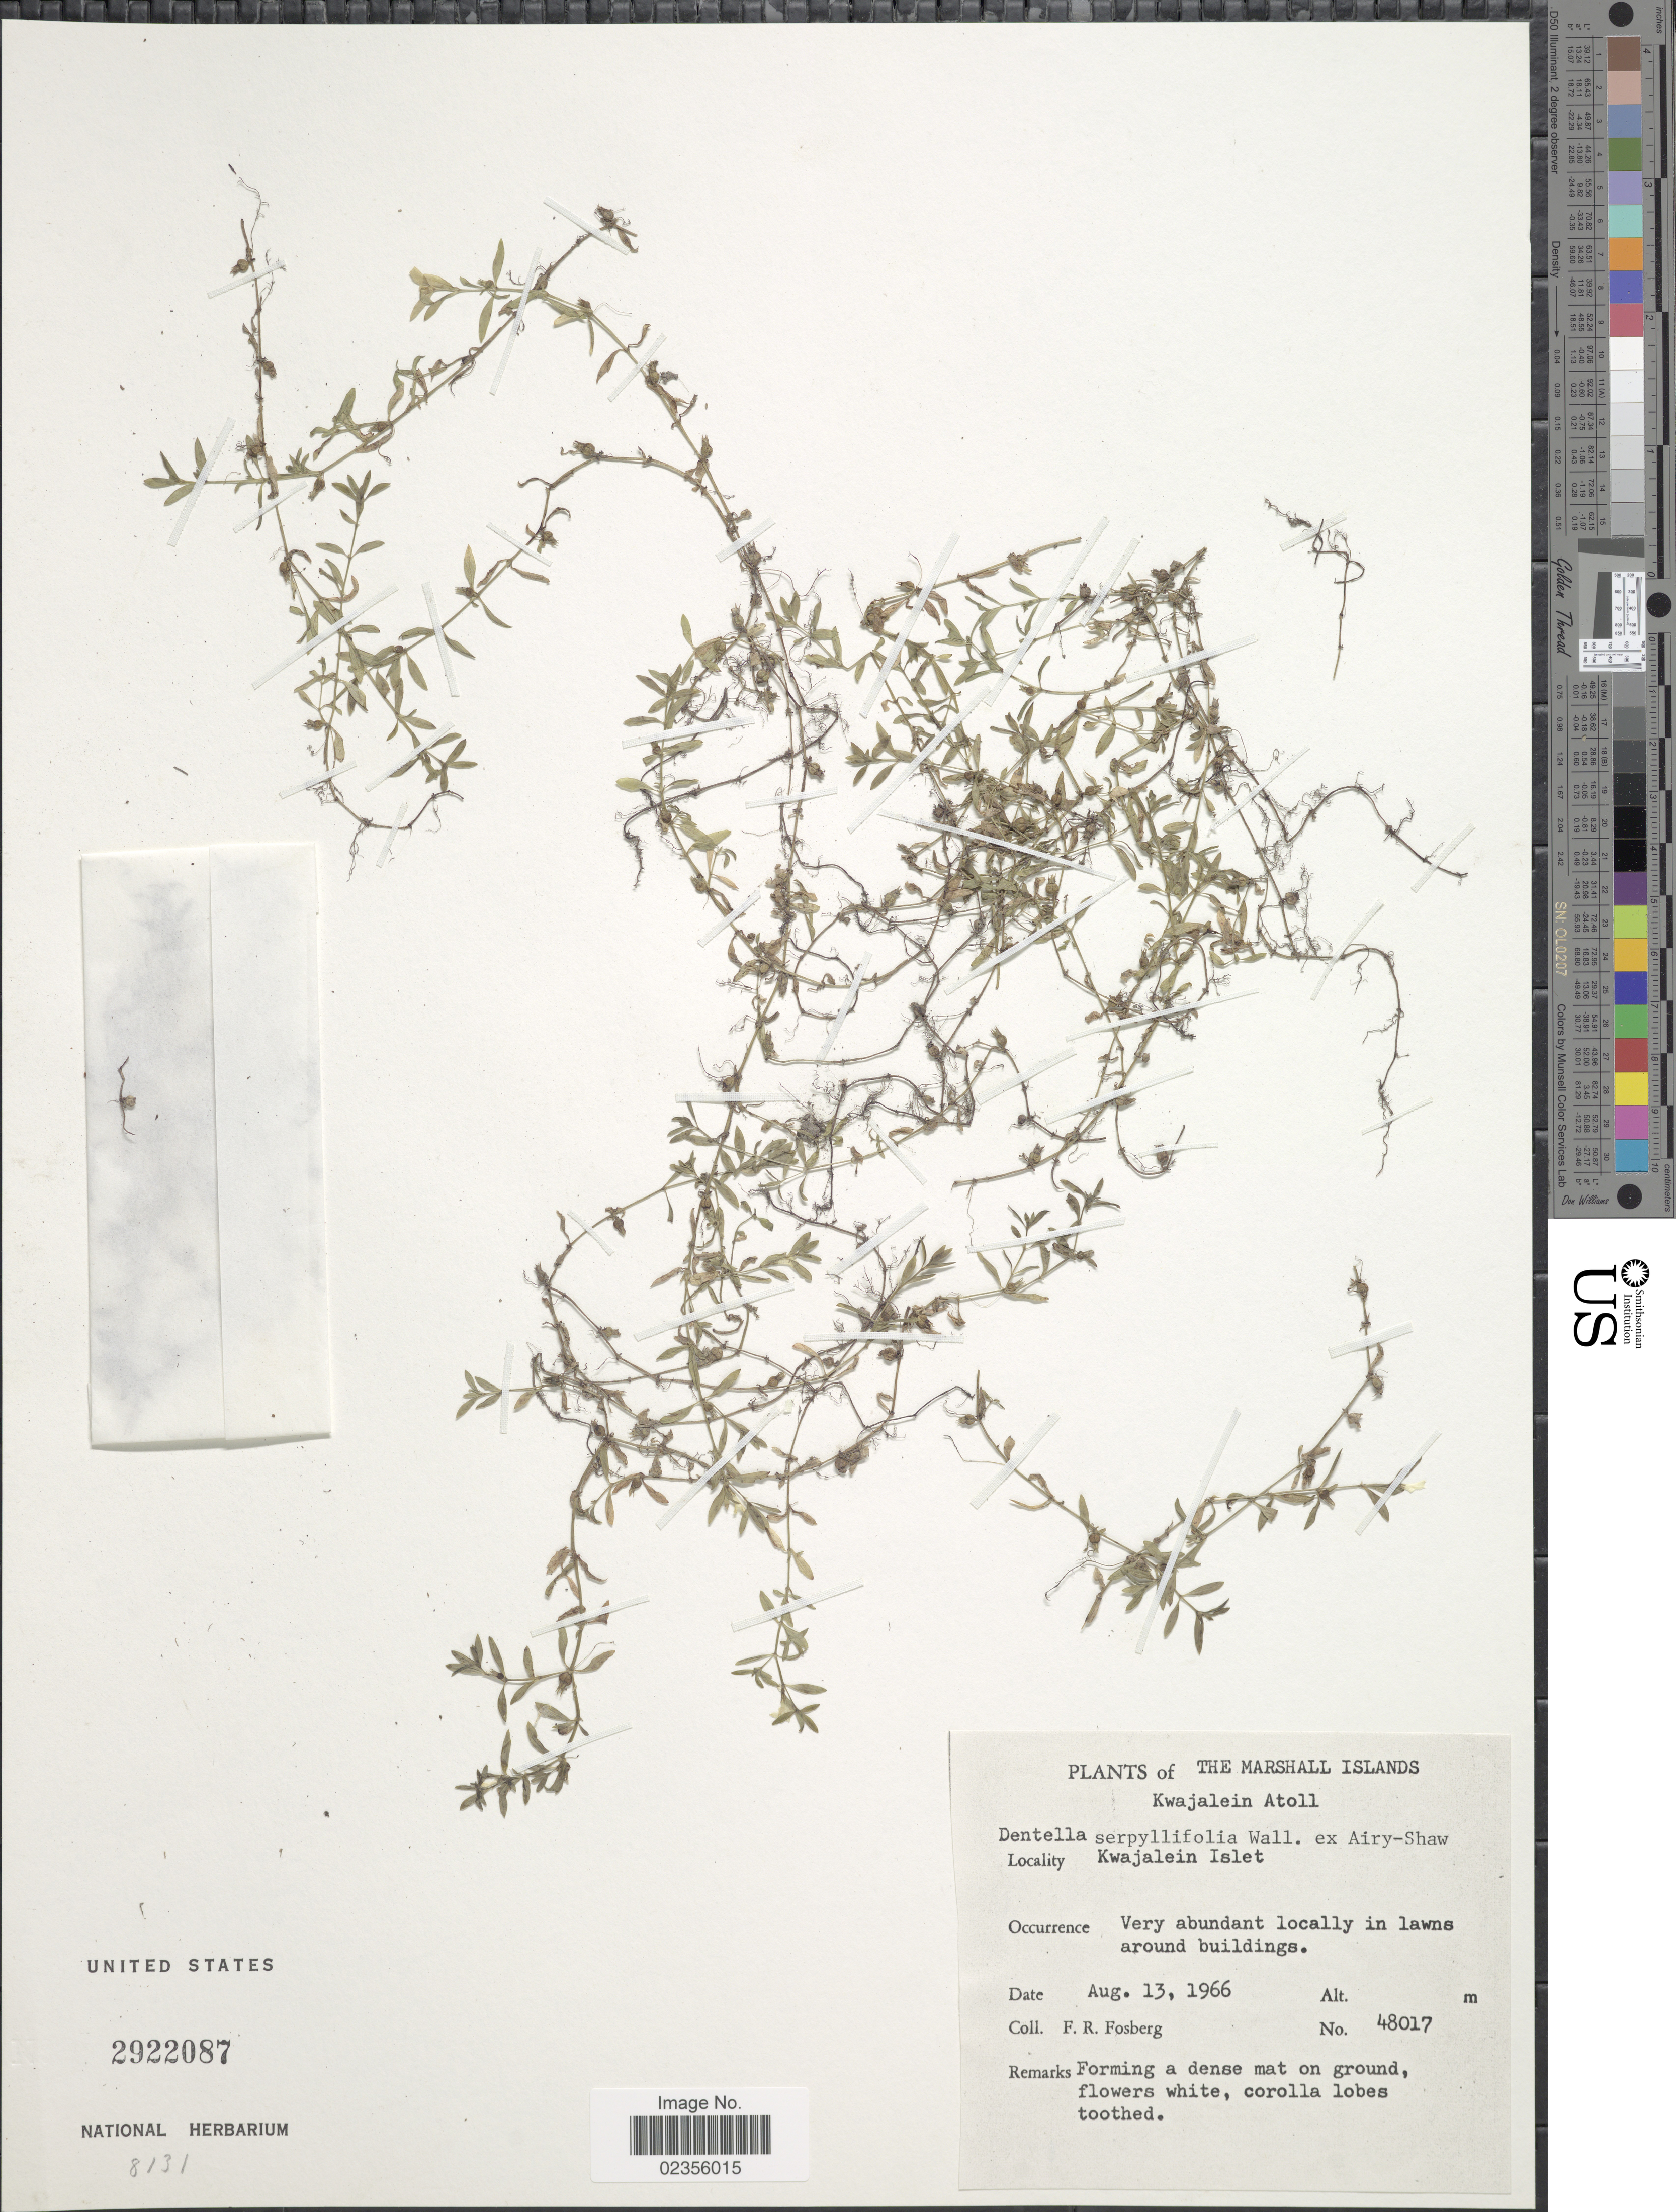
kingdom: Plantae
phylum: Tracheophyta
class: Magnoliopsida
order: Gentianales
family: Rubiaceae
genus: Dentella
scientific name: Dentella serpyllifolia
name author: Airy Shaw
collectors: F. R. Fosberg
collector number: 48017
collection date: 1966-08-13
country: Marshall Islands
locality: Marshall Islands. Kwajalein Atoll. Kwajalein Islet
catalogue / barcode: US 2922087